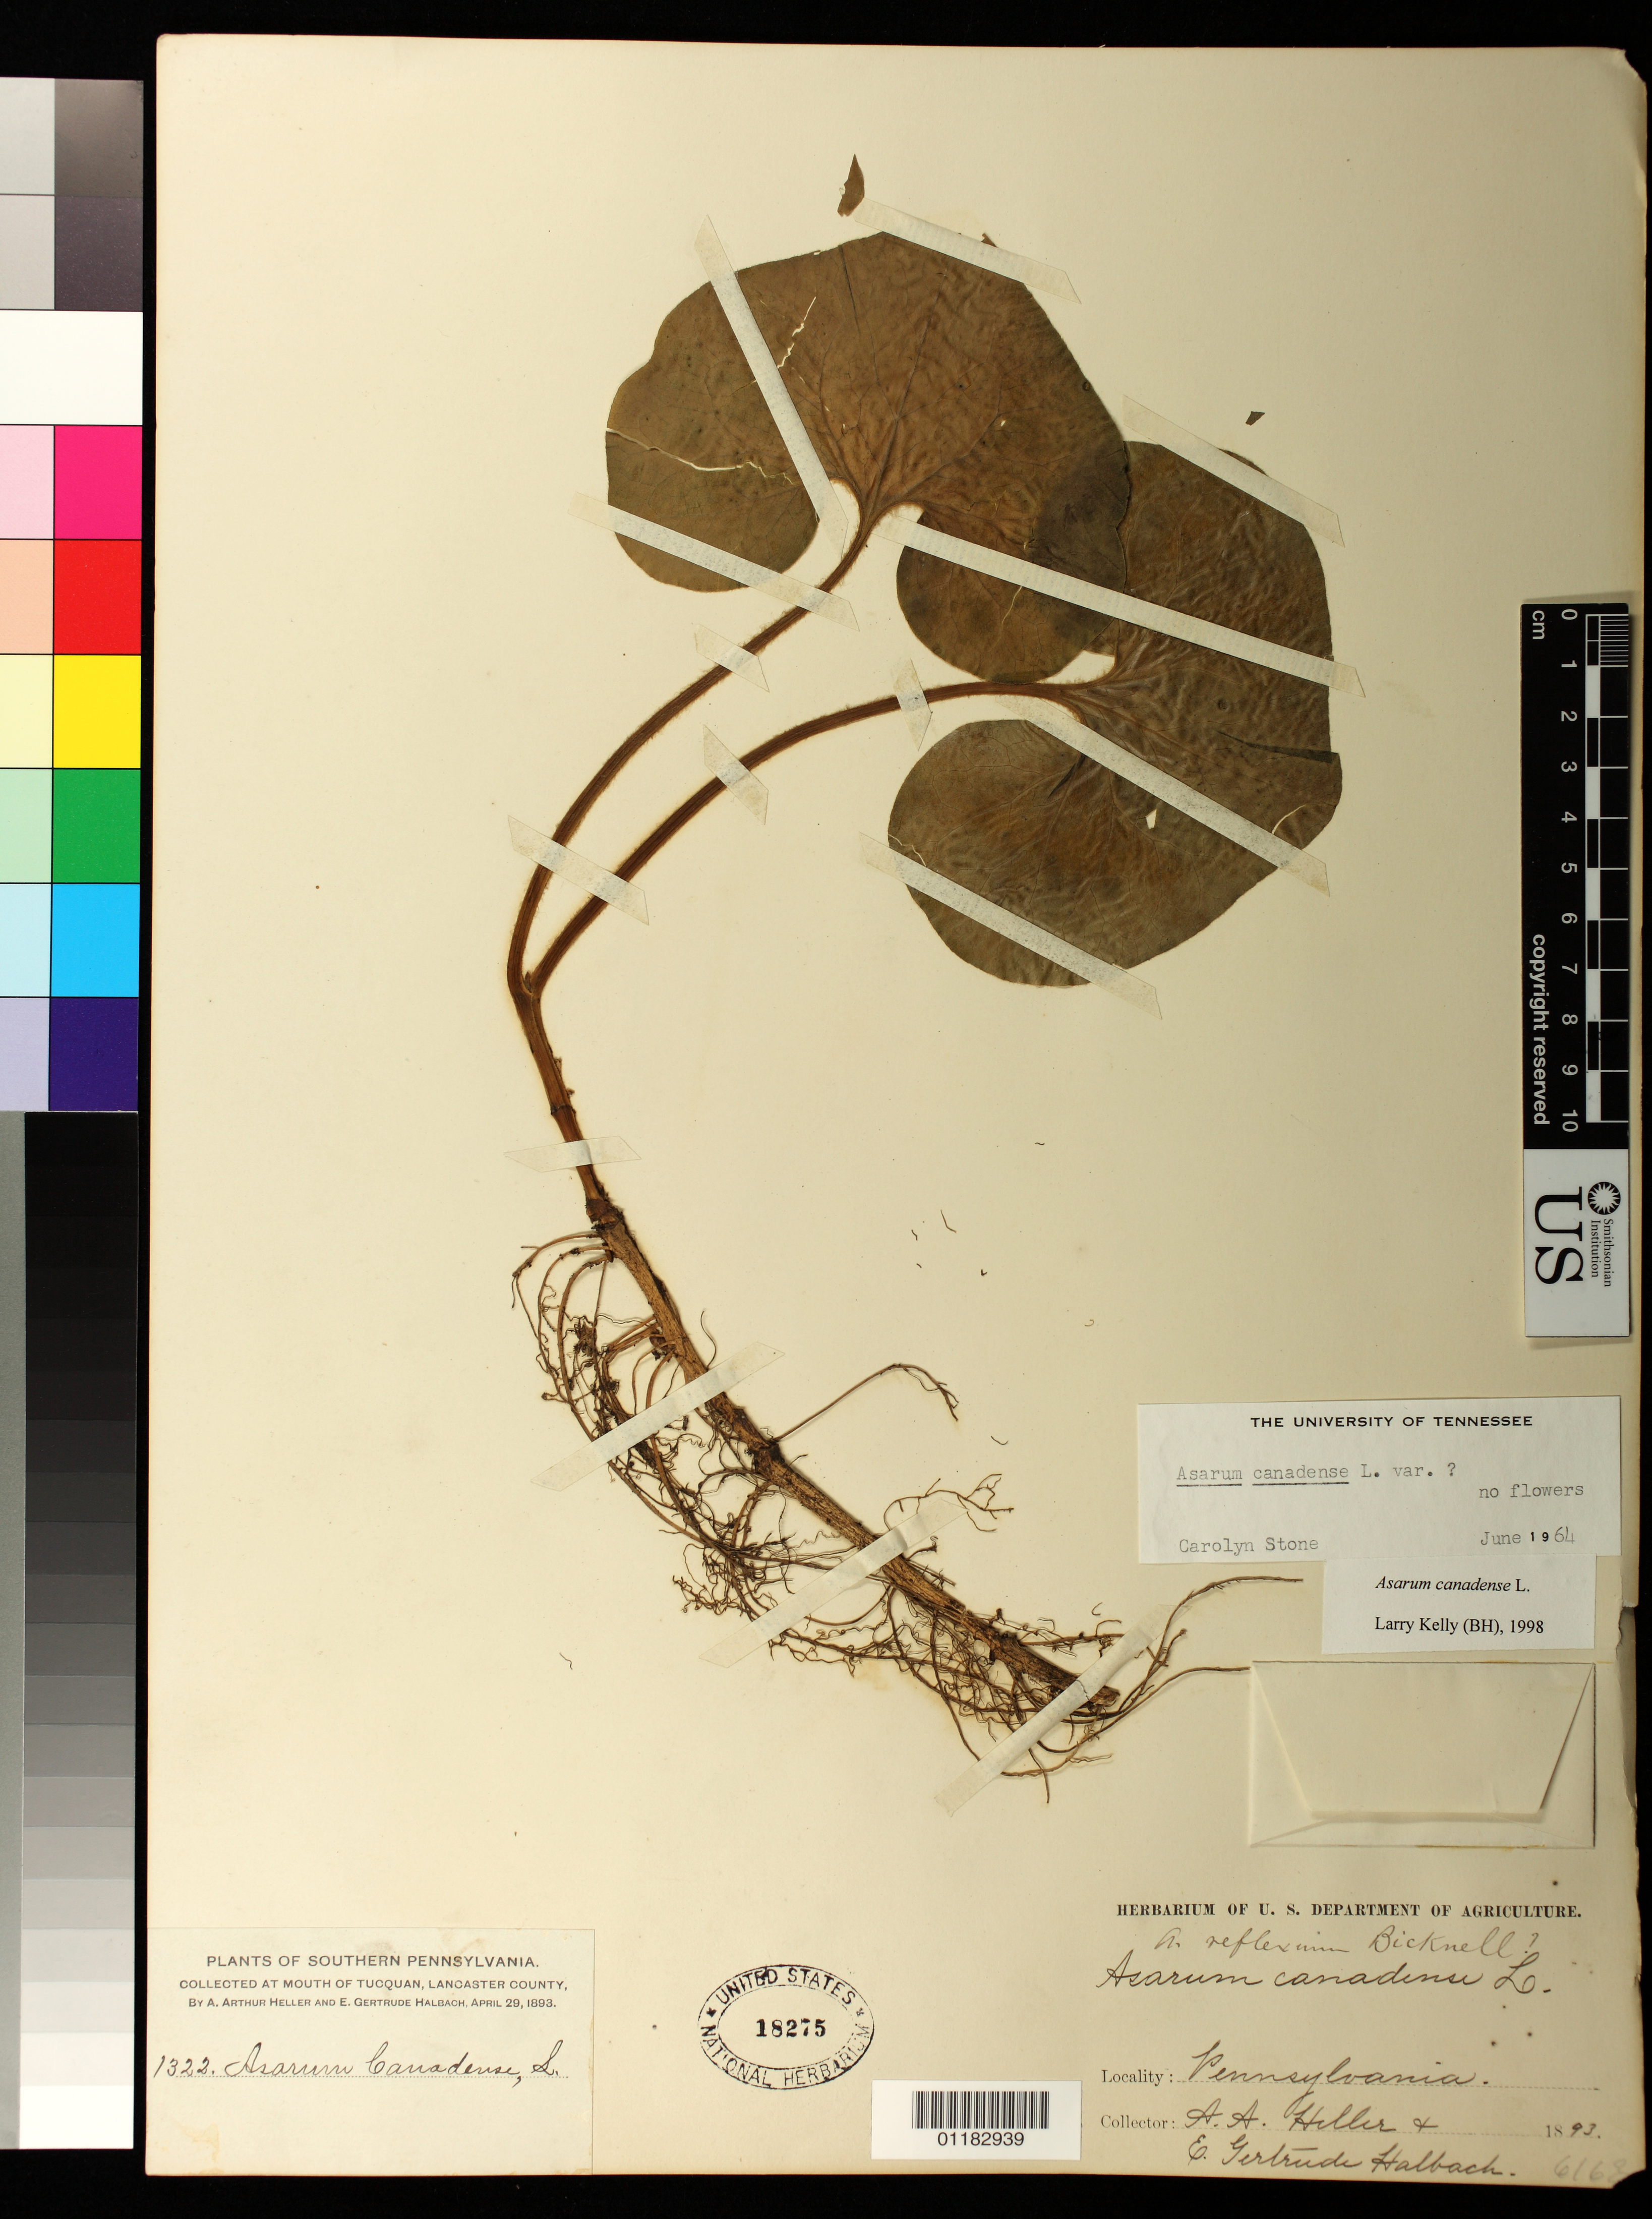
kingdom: Plantae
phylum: Tracheophyta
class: Magnoliopsida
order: Piperales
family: Aristolochiaceae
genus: Asarum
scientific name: Asarum canadense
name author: L.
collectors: A. A. Heller & E. G. Halbach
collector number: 1322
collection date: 1893-04-29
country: United States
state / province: Pennsylvania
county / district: Lancaster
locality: Mouth of Tucquan Creek, Lancaster County.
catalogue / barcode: US 18275